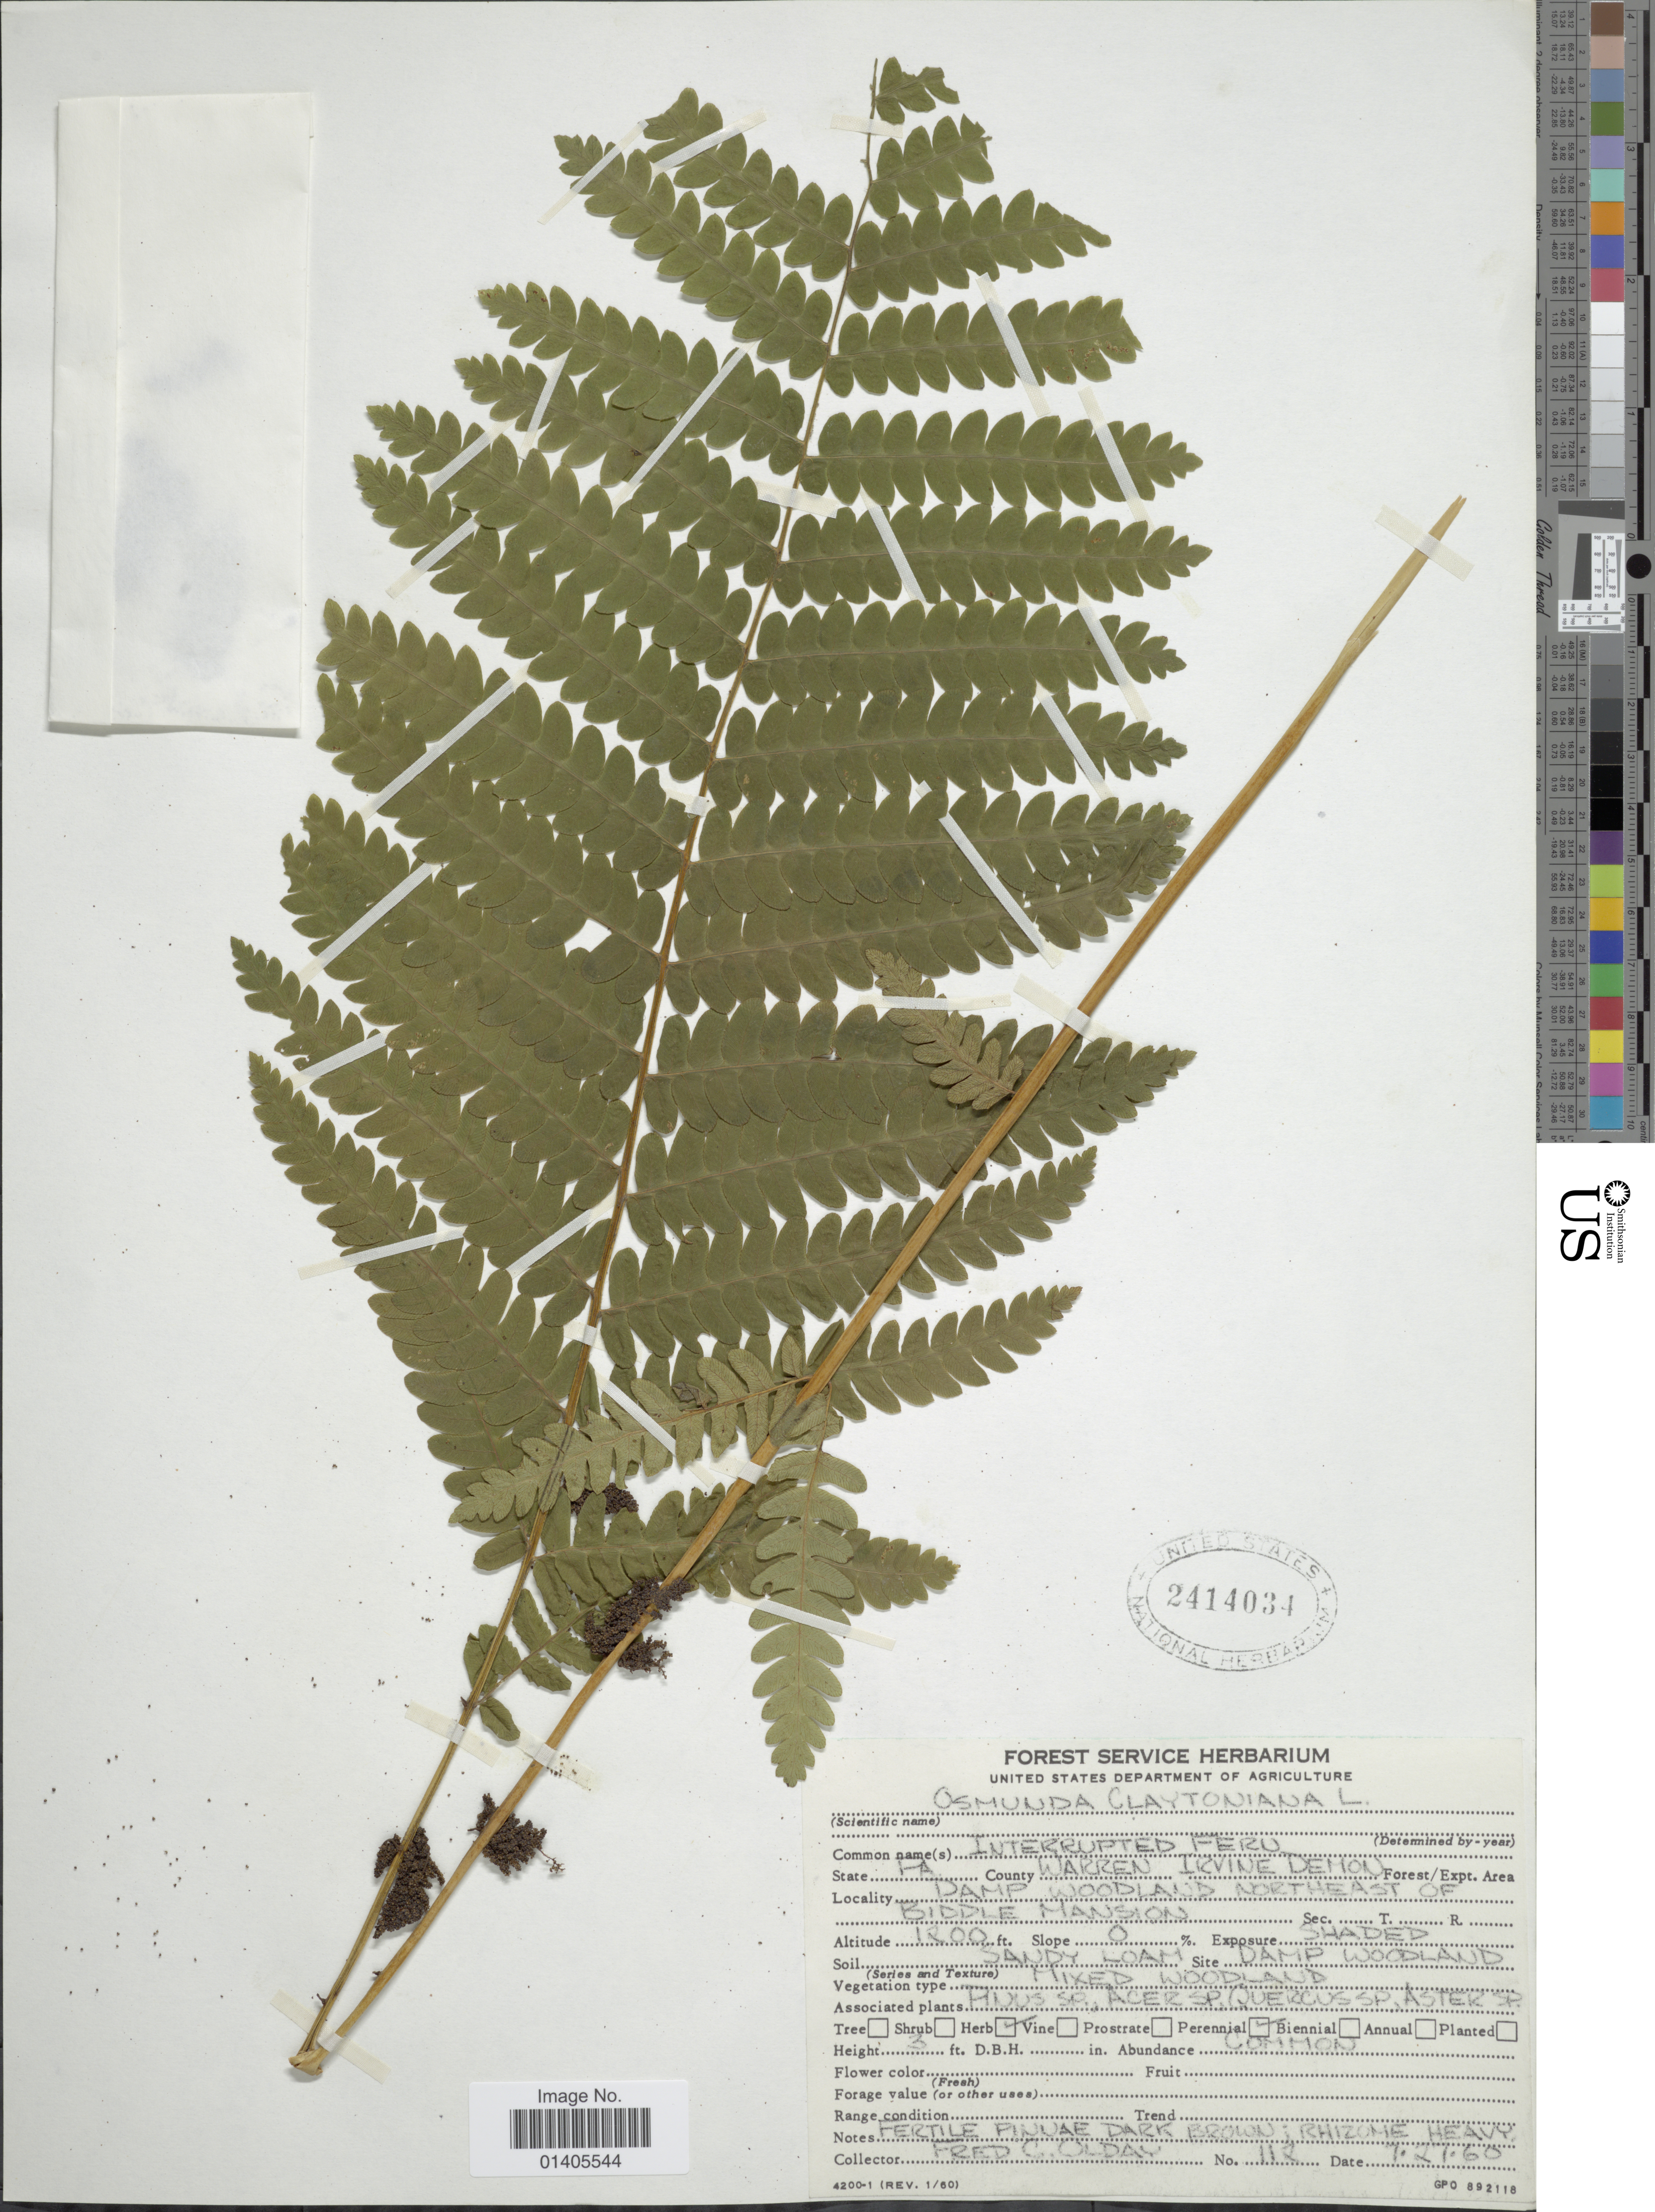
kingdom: Plantae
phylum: Tracheophyta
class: Polypodiopsida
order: Osmundales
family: Osmundaceae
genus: Osmunda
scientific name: Osmunda claytoniana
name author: (L.) Tagawa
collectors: F. Olday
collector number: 112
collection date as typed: Transcribed d/m/y: 21/7/60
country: United States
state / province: Pennsylvania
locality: County Warren Irvine Demon, Damp woodland northeast of Biddle Mansion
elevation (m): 366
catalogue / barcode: US 2414034